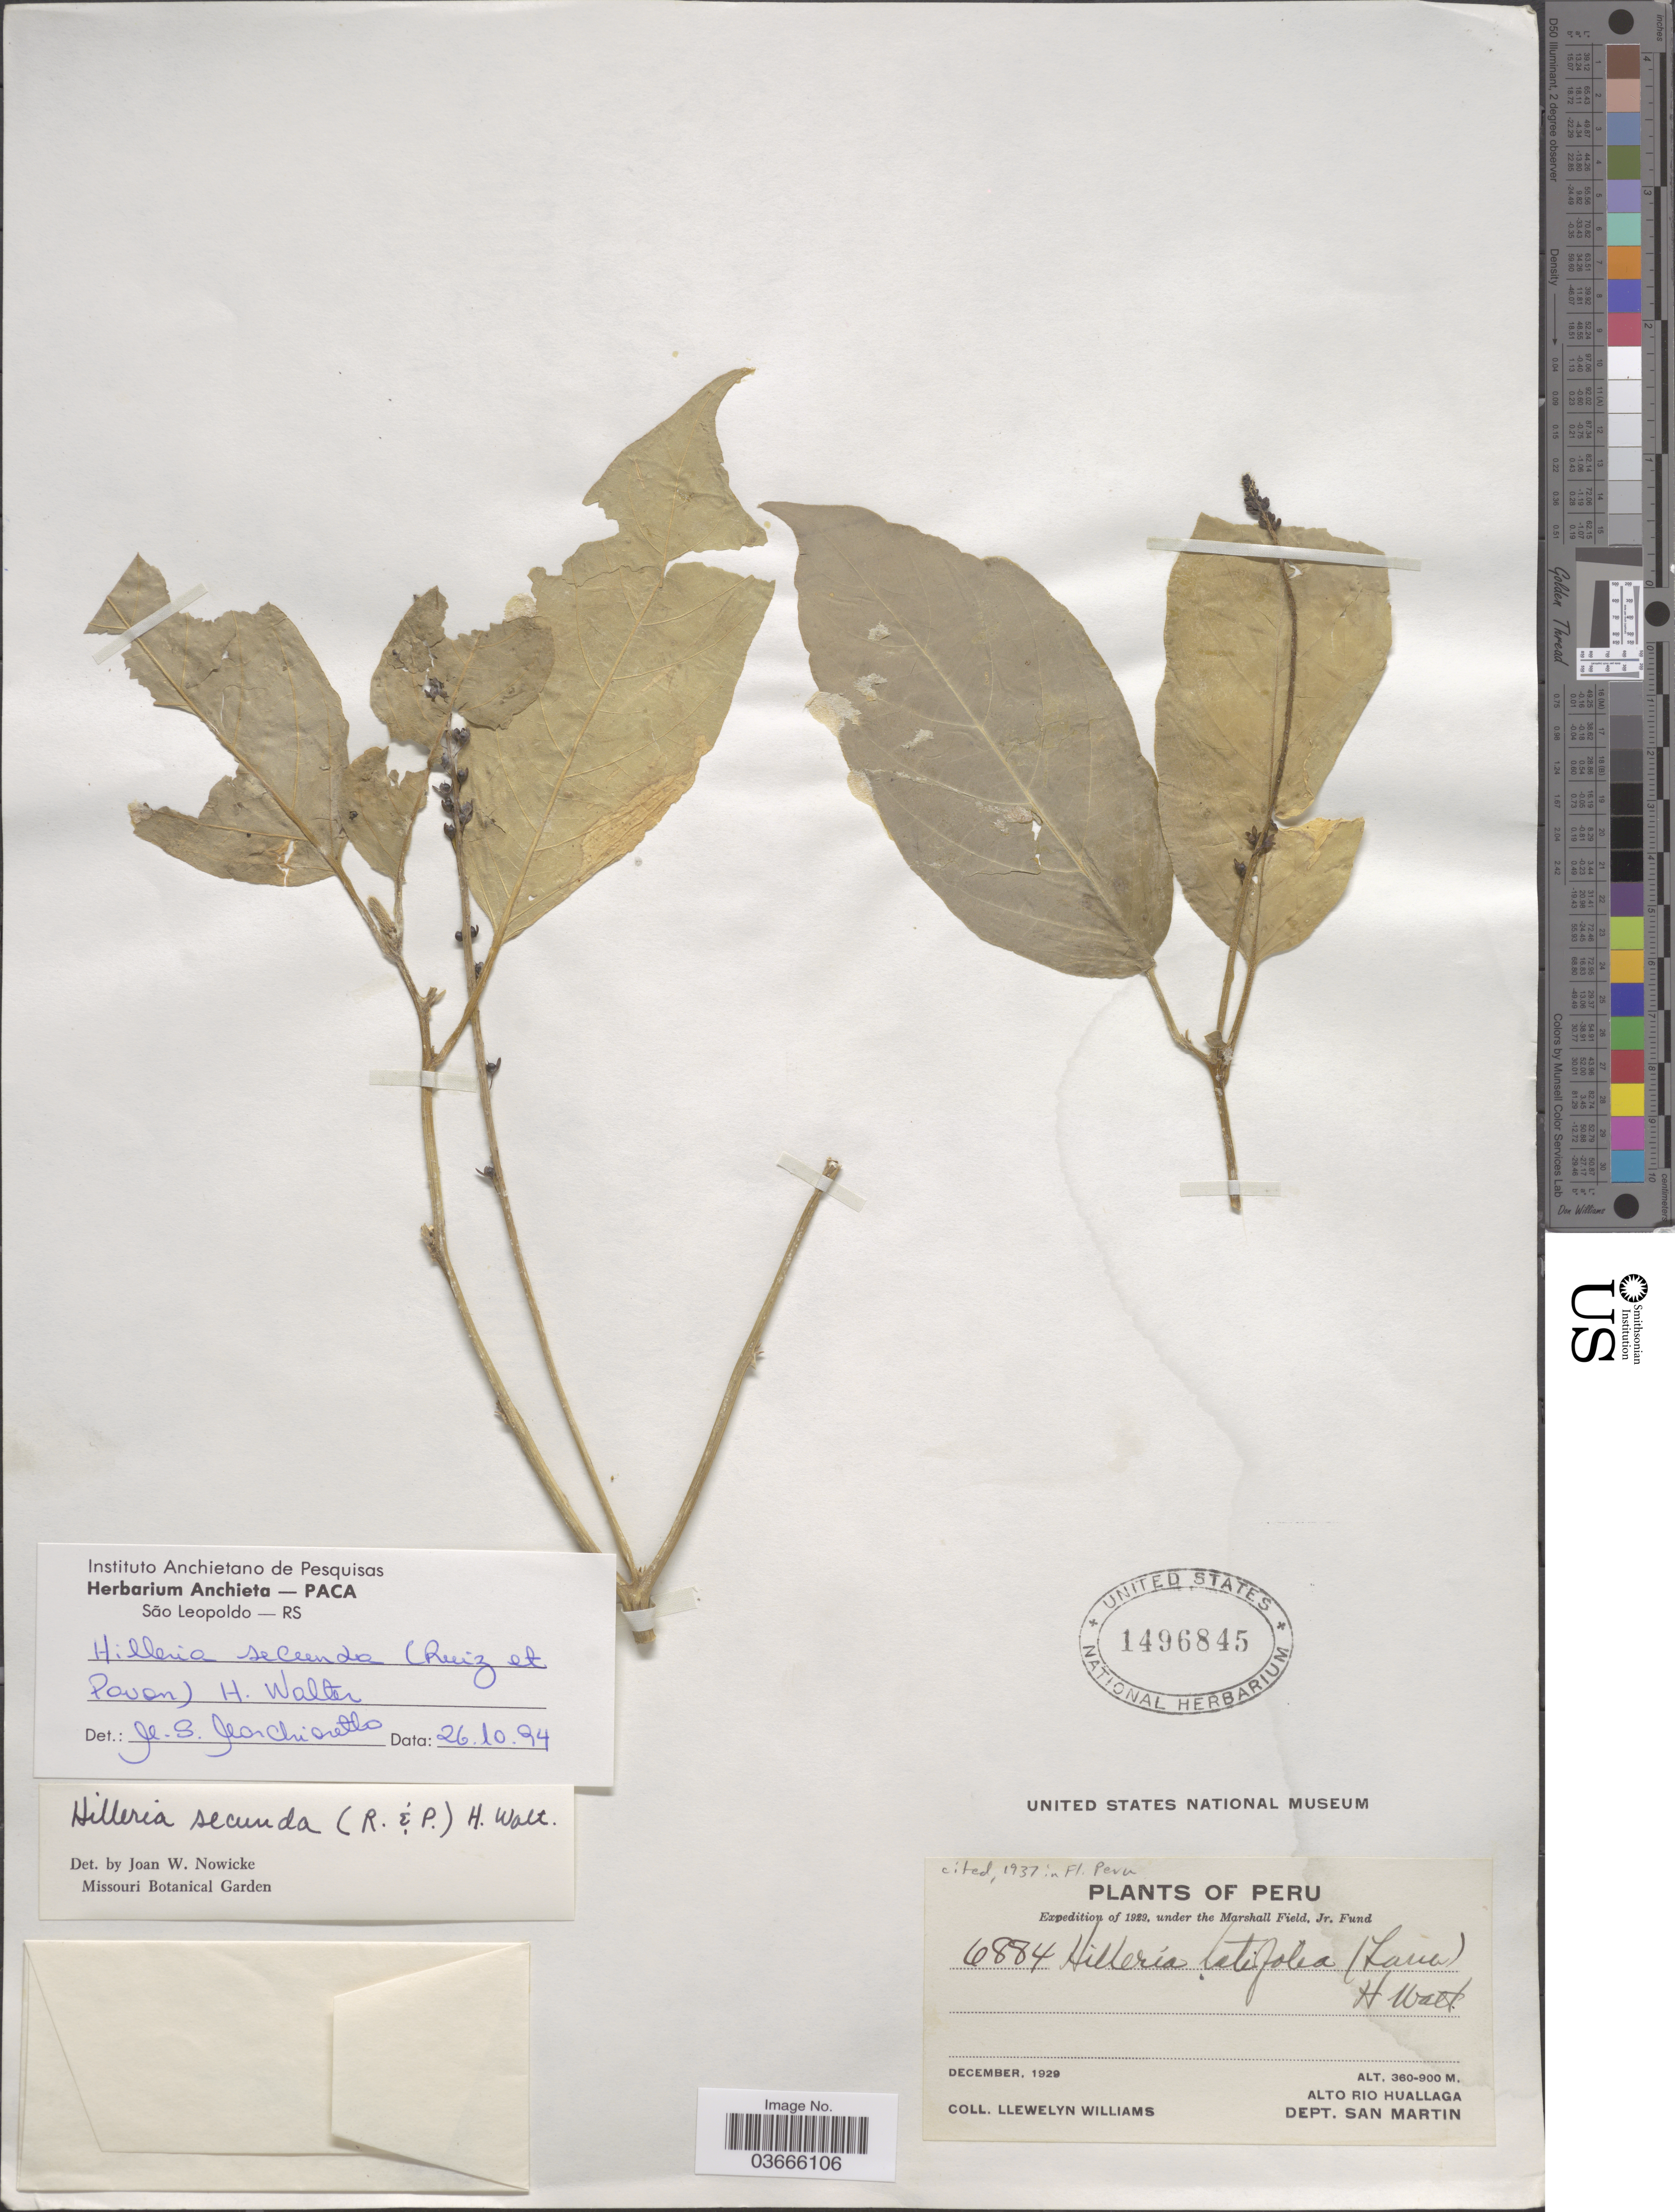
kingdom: Plantae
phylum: Tracheophyta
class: Magnoliopsida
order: Caryophyllales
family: Phytolaccaceae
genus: Hilleria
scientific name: Hilleria secunda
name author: (Ruiz & Pav.) H. Walter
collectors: Ll. Williams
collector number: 6884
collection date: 1929-12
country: Peru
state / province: San Martín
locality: Alto Rio Huallaga. Dept. San Martin.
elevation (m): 360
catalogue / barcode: US 1496845